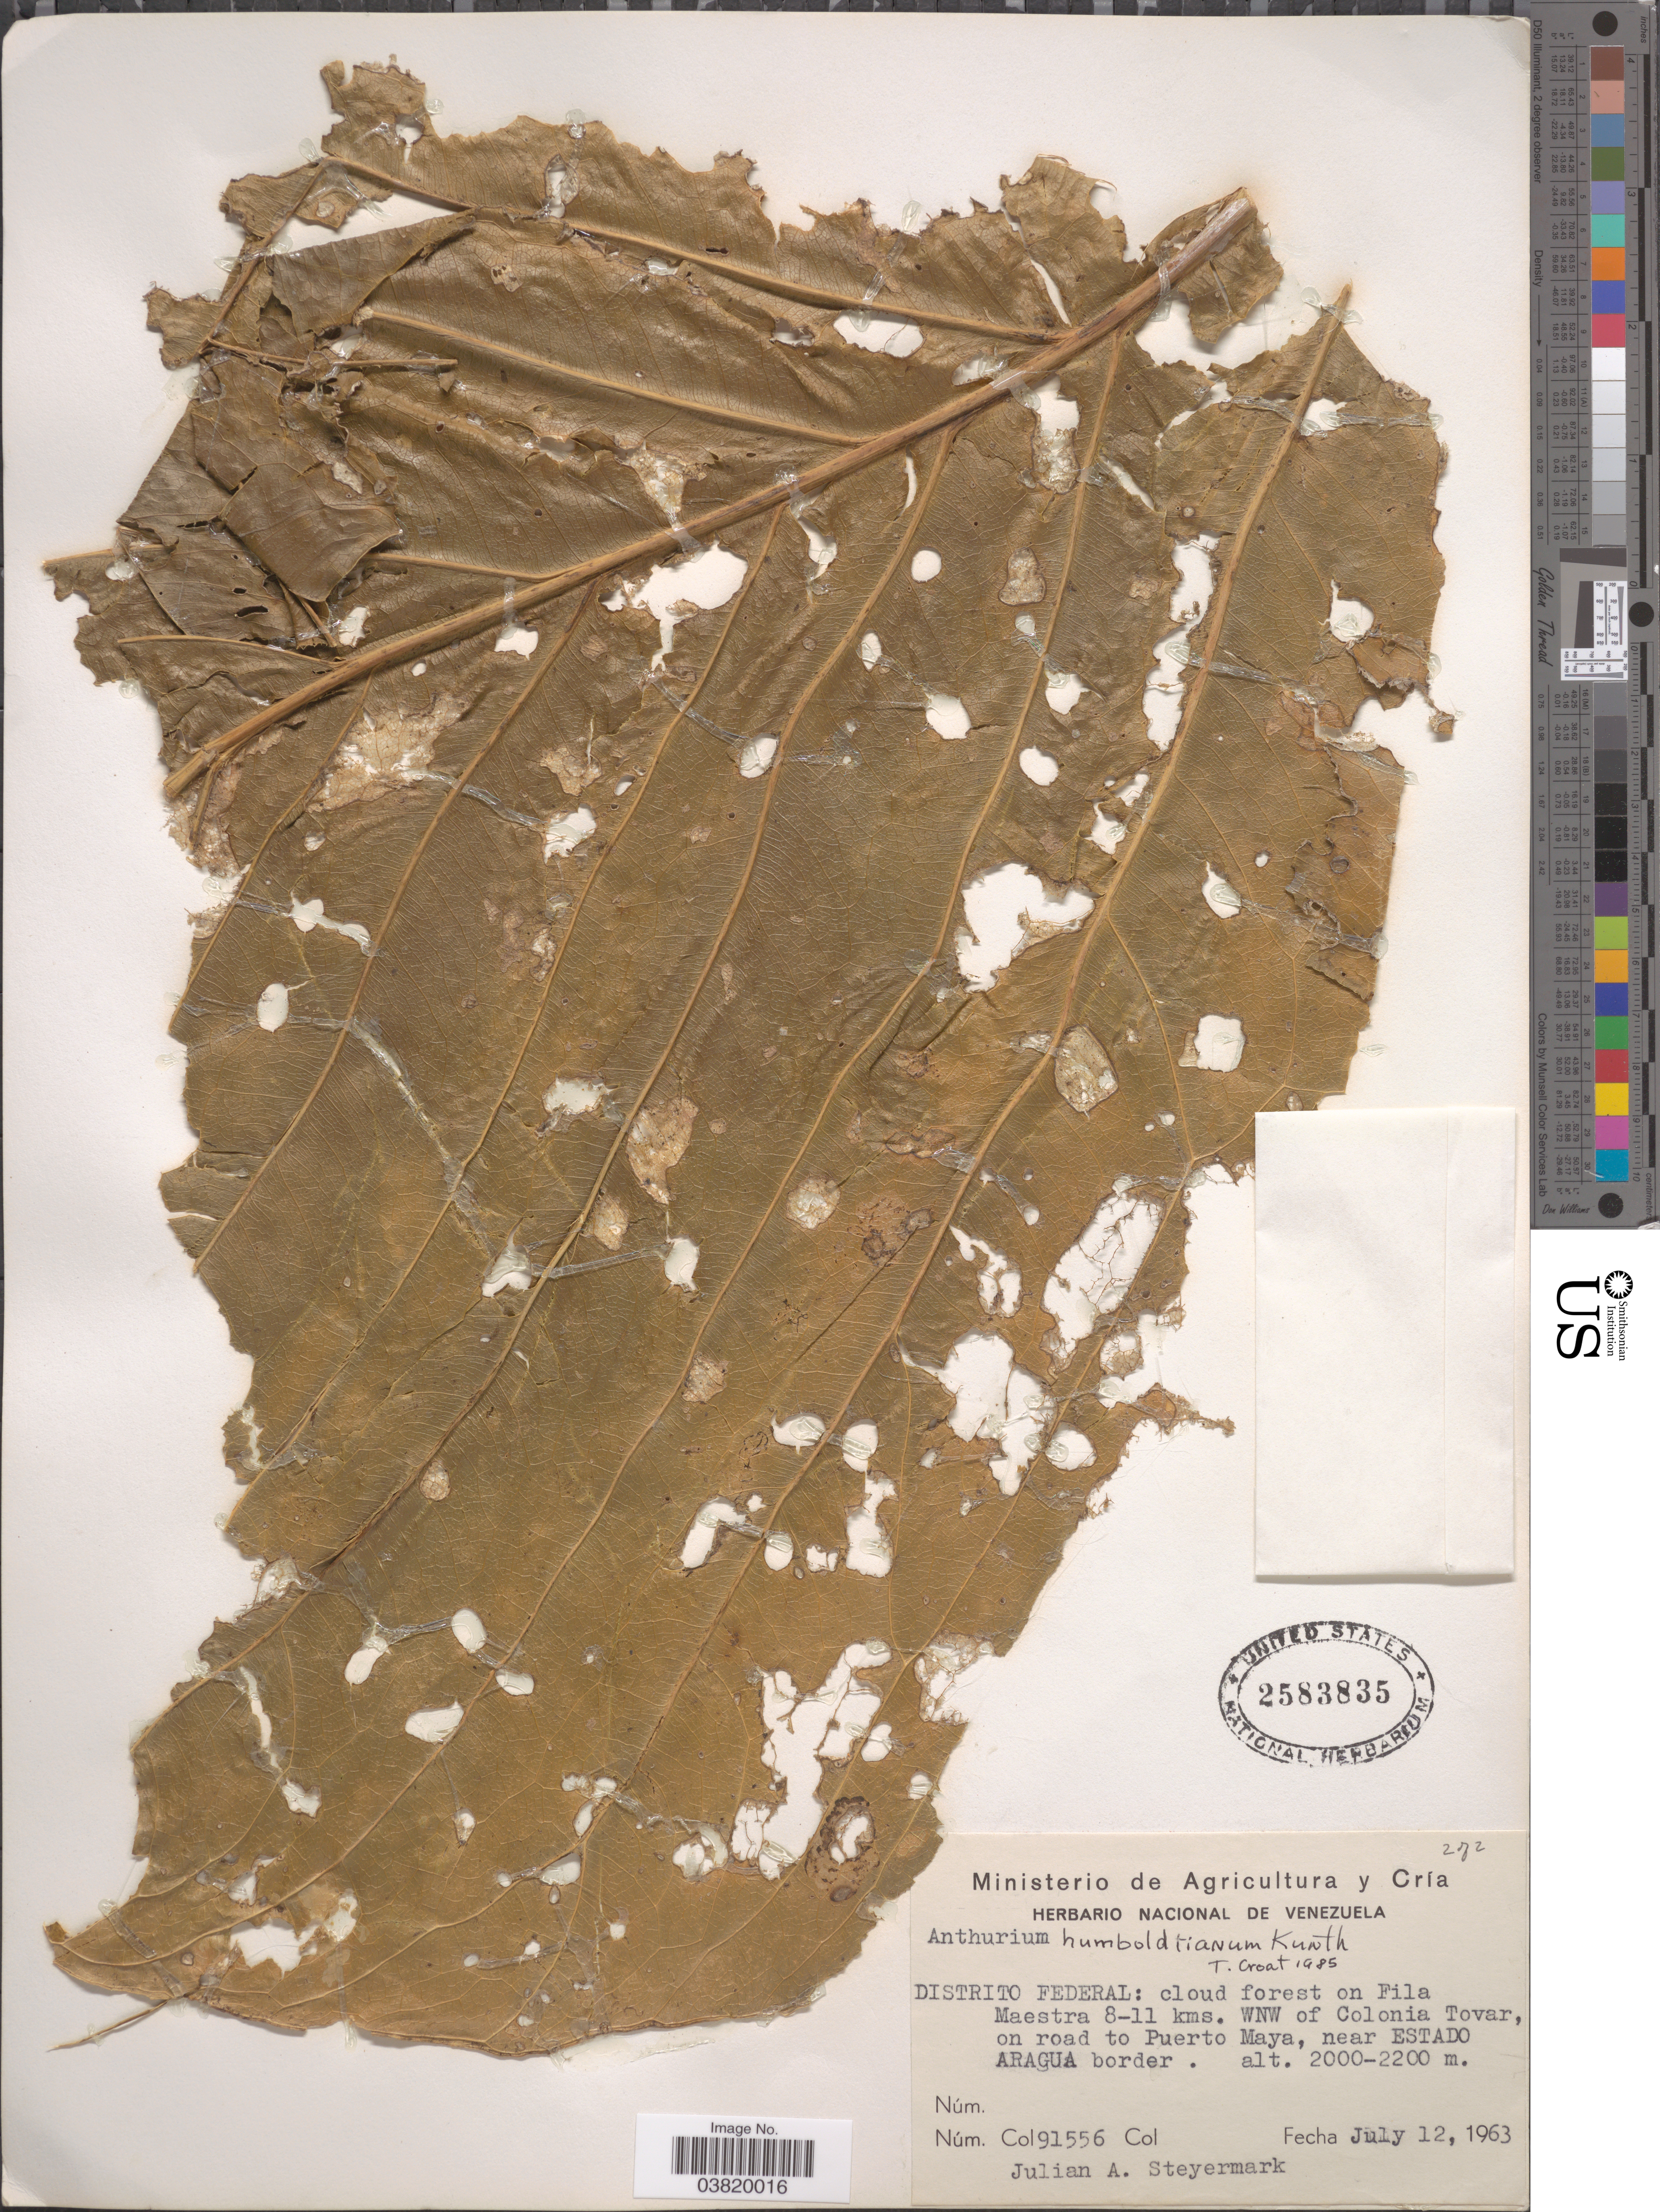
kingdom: Plantae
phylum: Tracheophyta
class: Liliopsida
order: Alismatales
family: Araceae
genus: Anthurium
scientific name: Anthurium humboldtianum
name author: Kunth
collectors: J. Steyermark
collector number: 91556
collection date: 1963-07-12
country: Venezuela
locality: Distrito Federal: cloud forest on Fila Maestra 8-11 kms. WNW of Colonia Tovar, on road to Puerto Maya, near Estado Aragua border.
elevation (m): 2000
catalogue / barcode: US 2583835